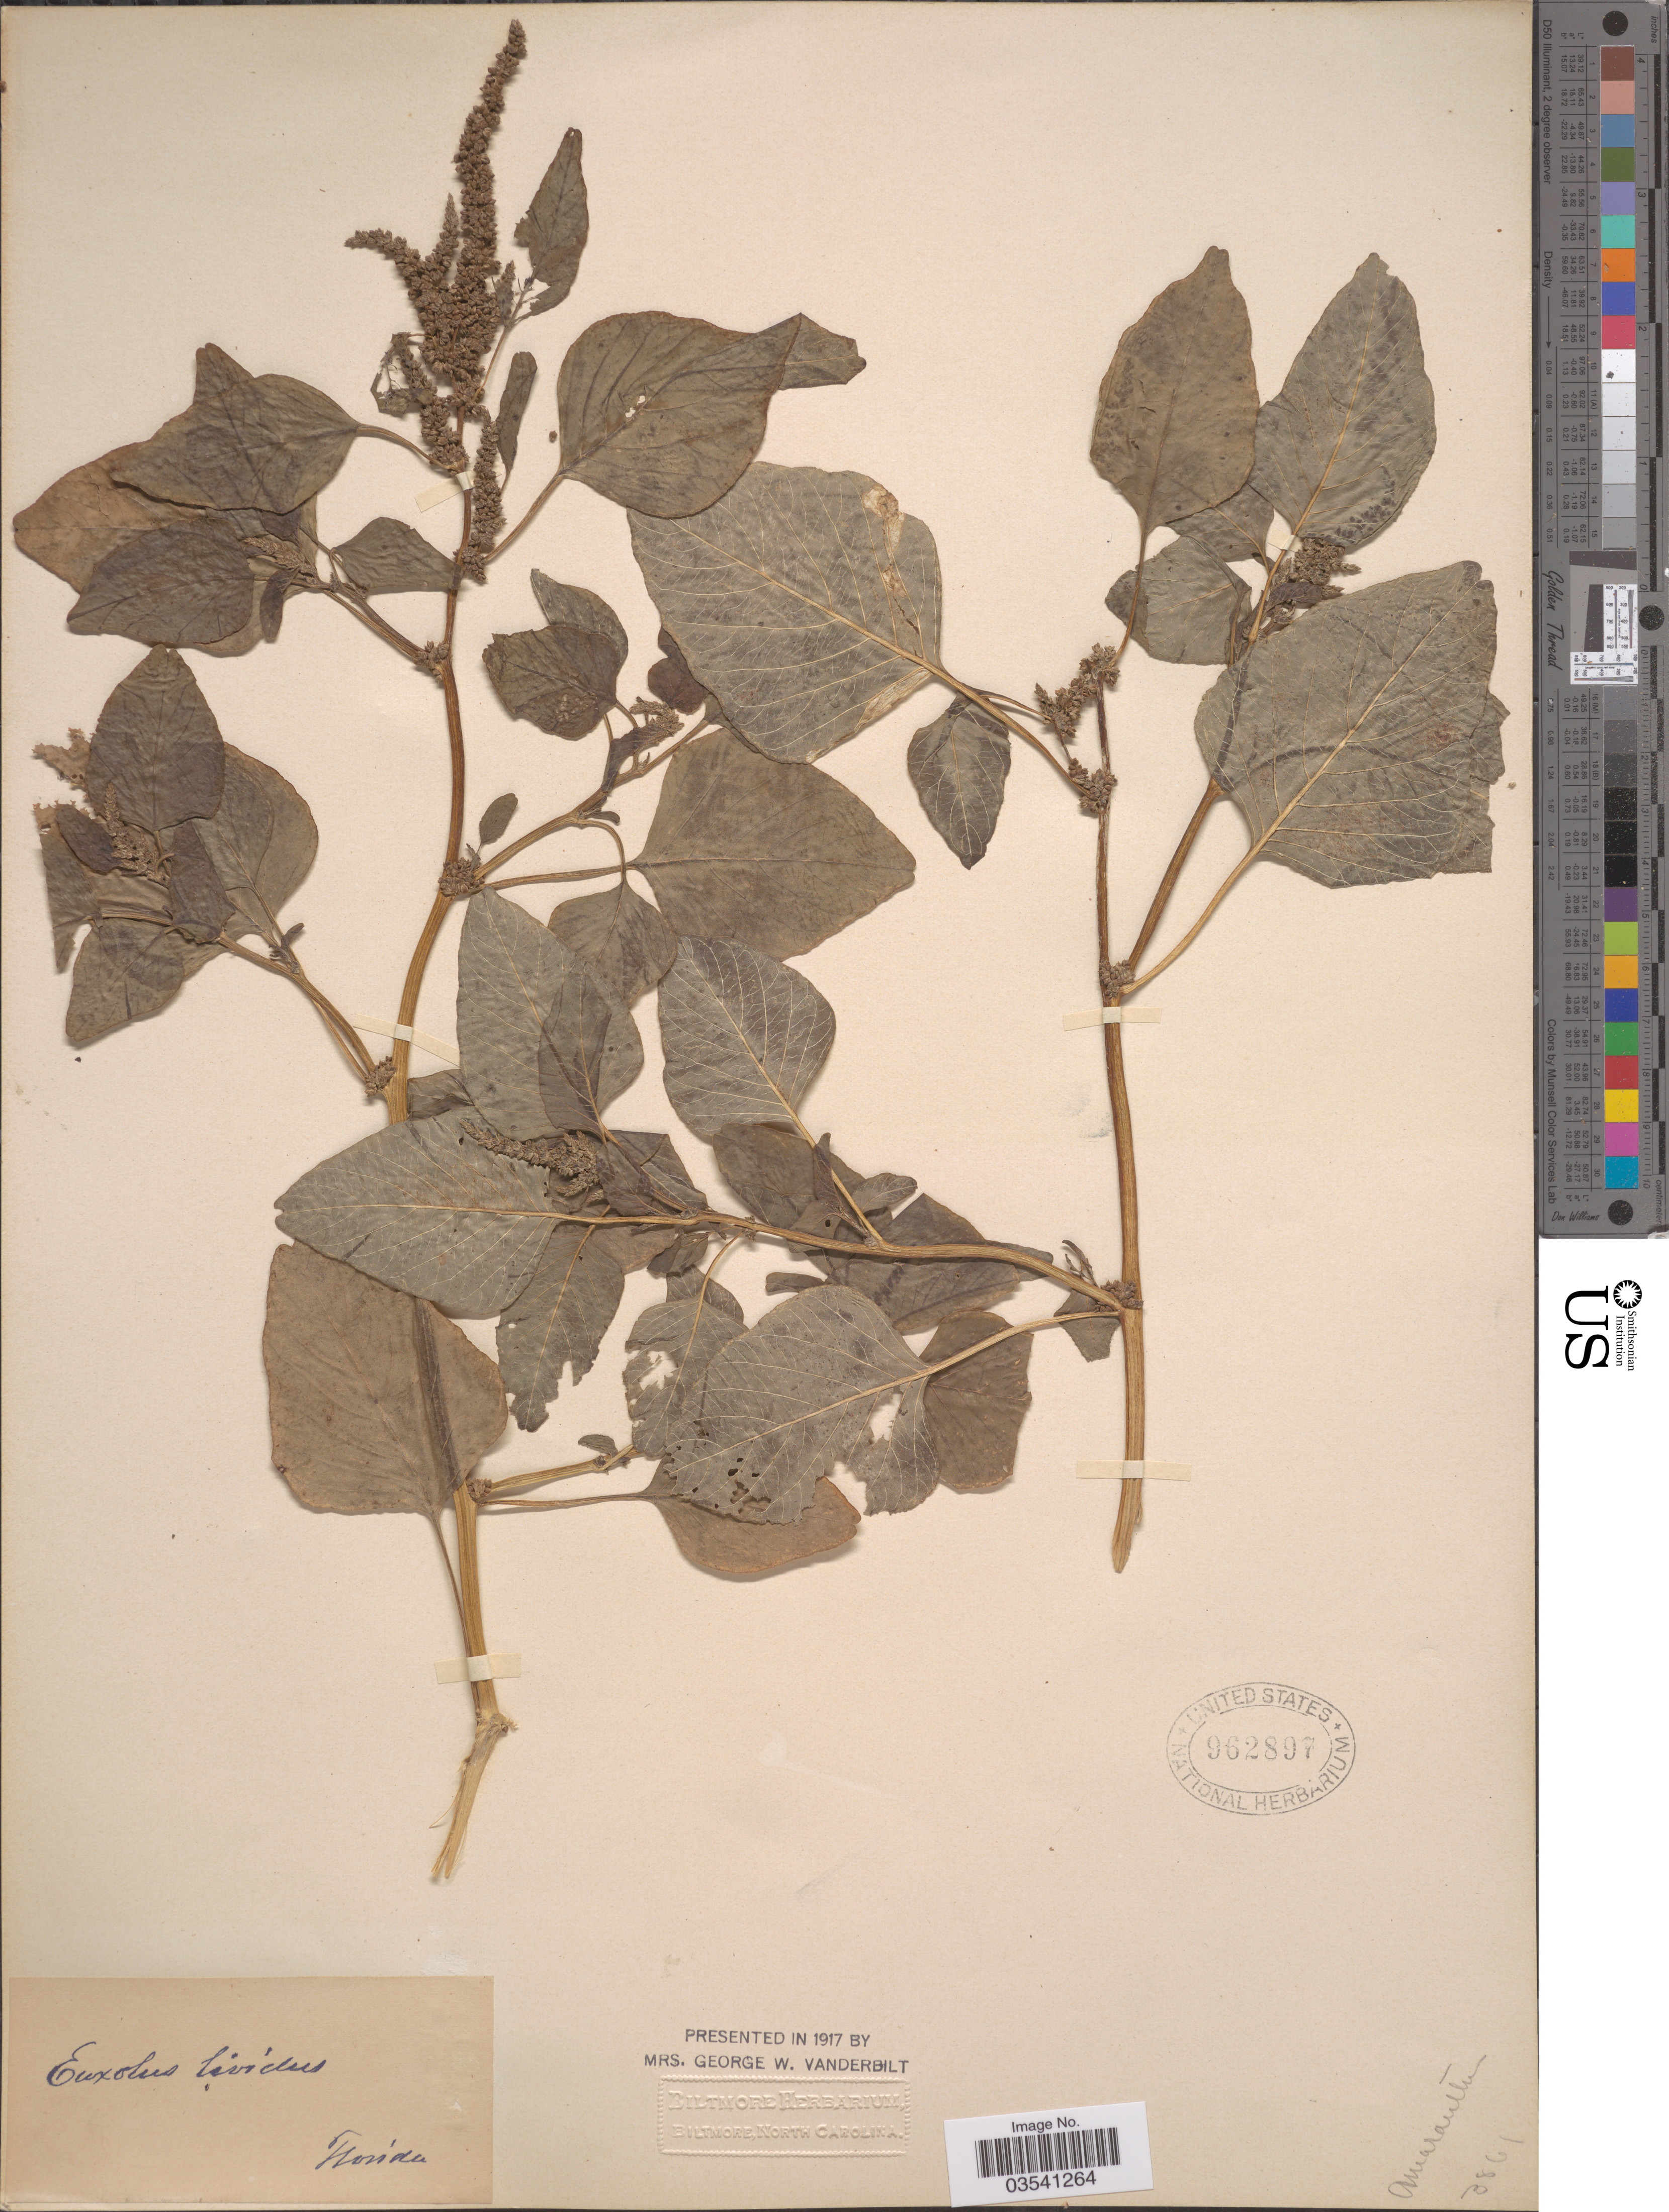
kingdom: Plantae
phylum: Tracheophyta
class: Magnoliopsida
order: Caryophyllales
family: Amaranthaceae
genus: Amaranthus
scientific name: Amaranthus viridis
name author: L.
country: United States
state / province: Florida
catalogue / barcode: US 962897